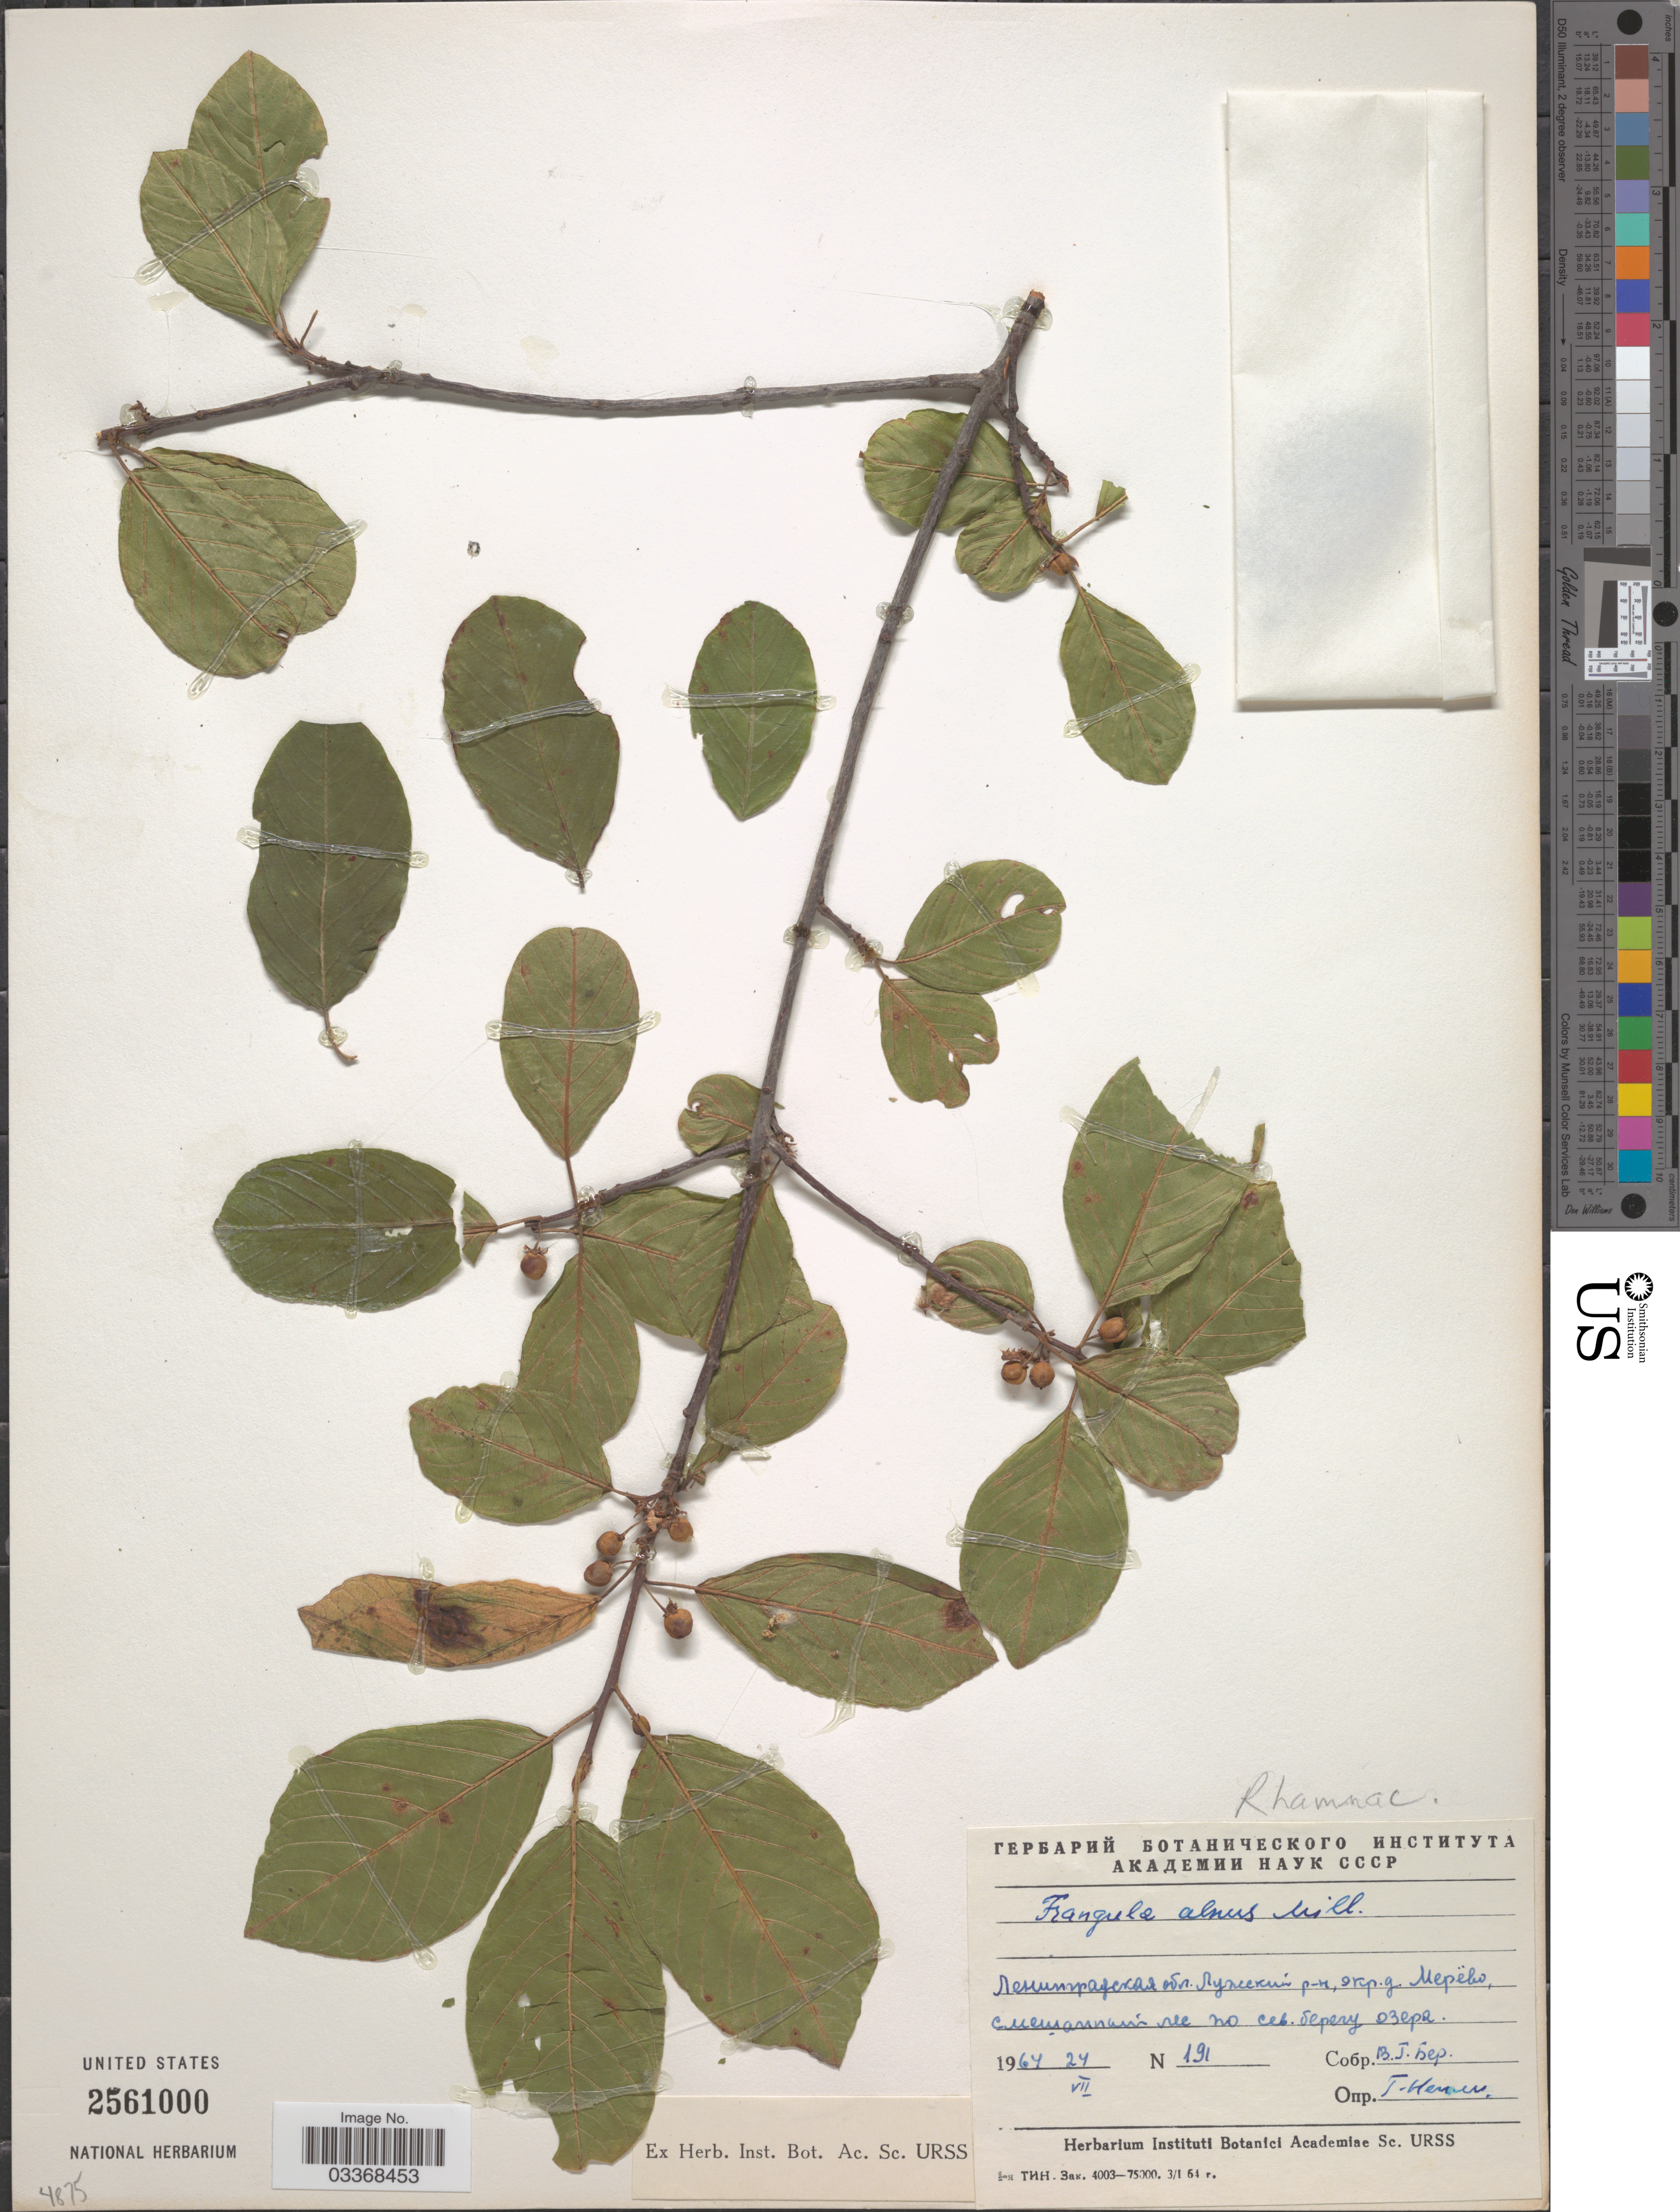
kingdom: Plantae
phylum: Tracheophyta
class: Magnoliopsida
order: Rosales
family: Rhamnaceae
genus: Frangula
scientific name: Frangula alnus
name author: Mill.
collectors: G. Nepli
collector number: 191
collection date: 1964-07-24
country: Russian Federation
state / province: Leningrad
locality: Luzhskiy, vicinity of village Merevo.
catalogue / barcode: US 2561000